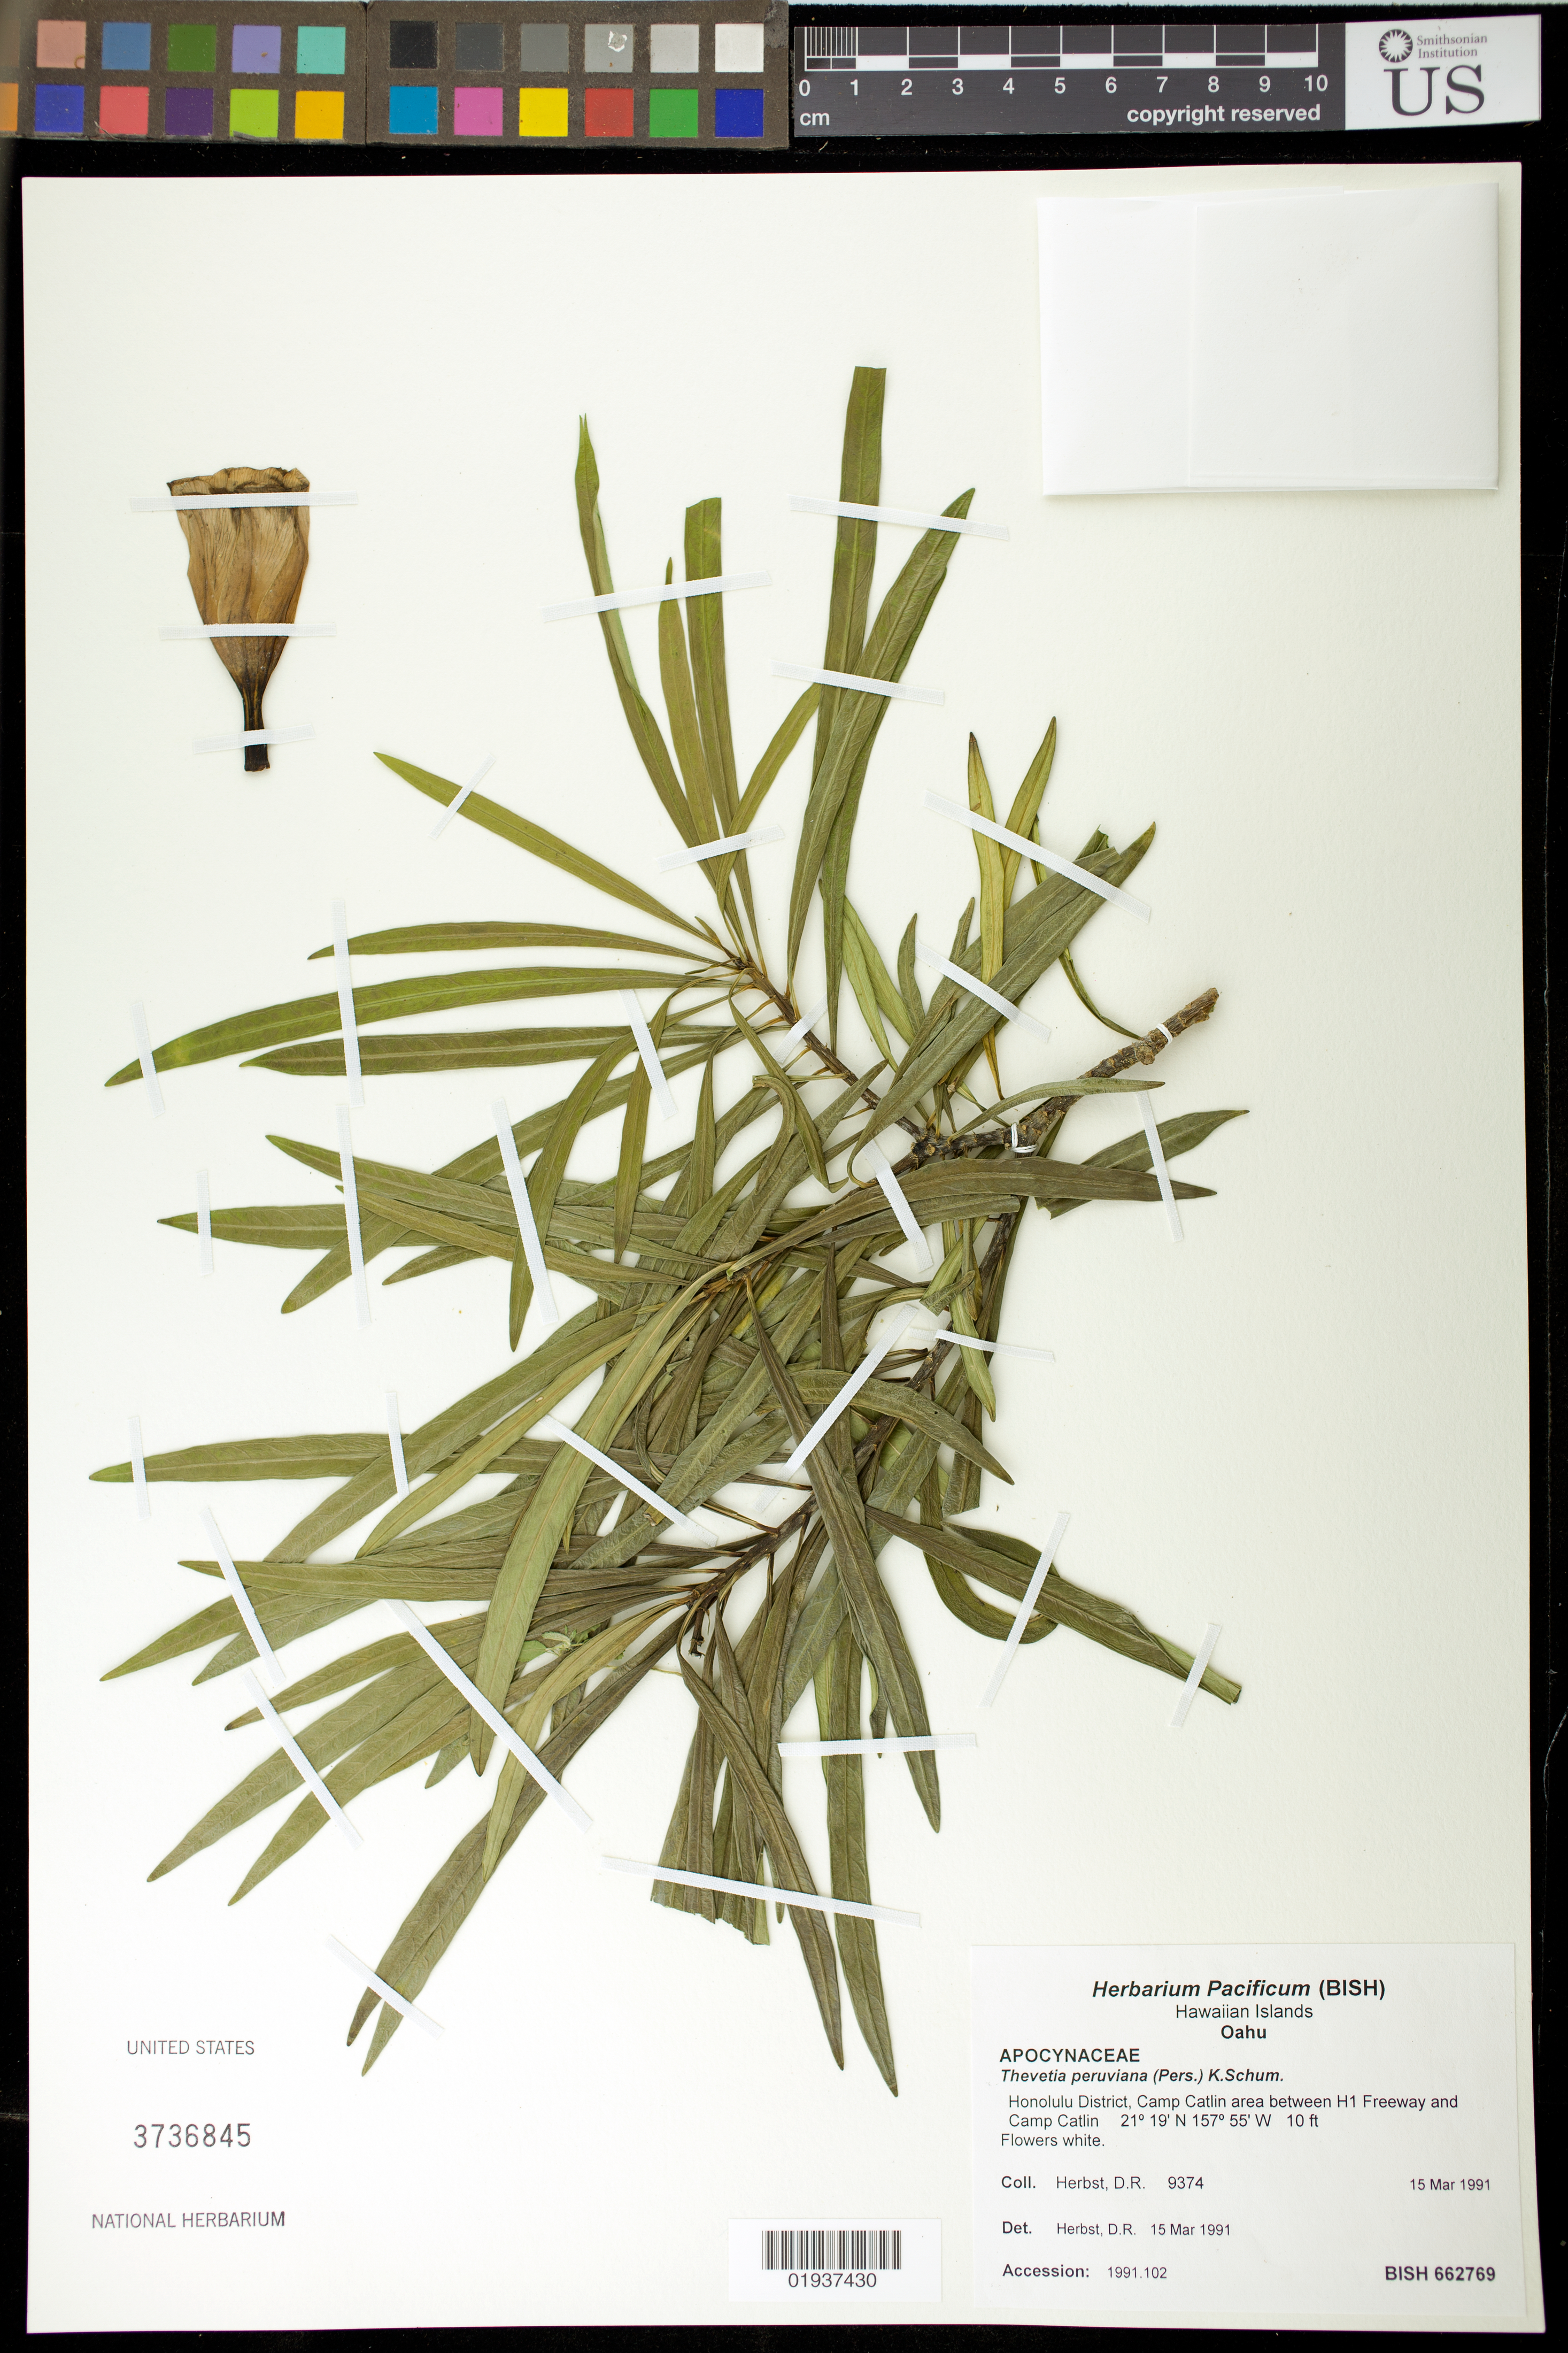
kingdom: Plantae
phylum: Tracheophyta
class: Magnoliopsida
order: Gentianales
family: Apocynaceae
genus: Thevetia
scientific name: Thevetia peruviana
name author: (Pers.) K. Schum.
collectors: D. R. Herbst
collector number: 9374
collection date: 1991-03-15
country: United States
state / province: Hawaii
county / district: Honolulu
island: Oahu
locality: Camp Catlin area between H1 Freeway and Camp Catlin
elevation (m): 3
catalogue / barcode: US 3736845